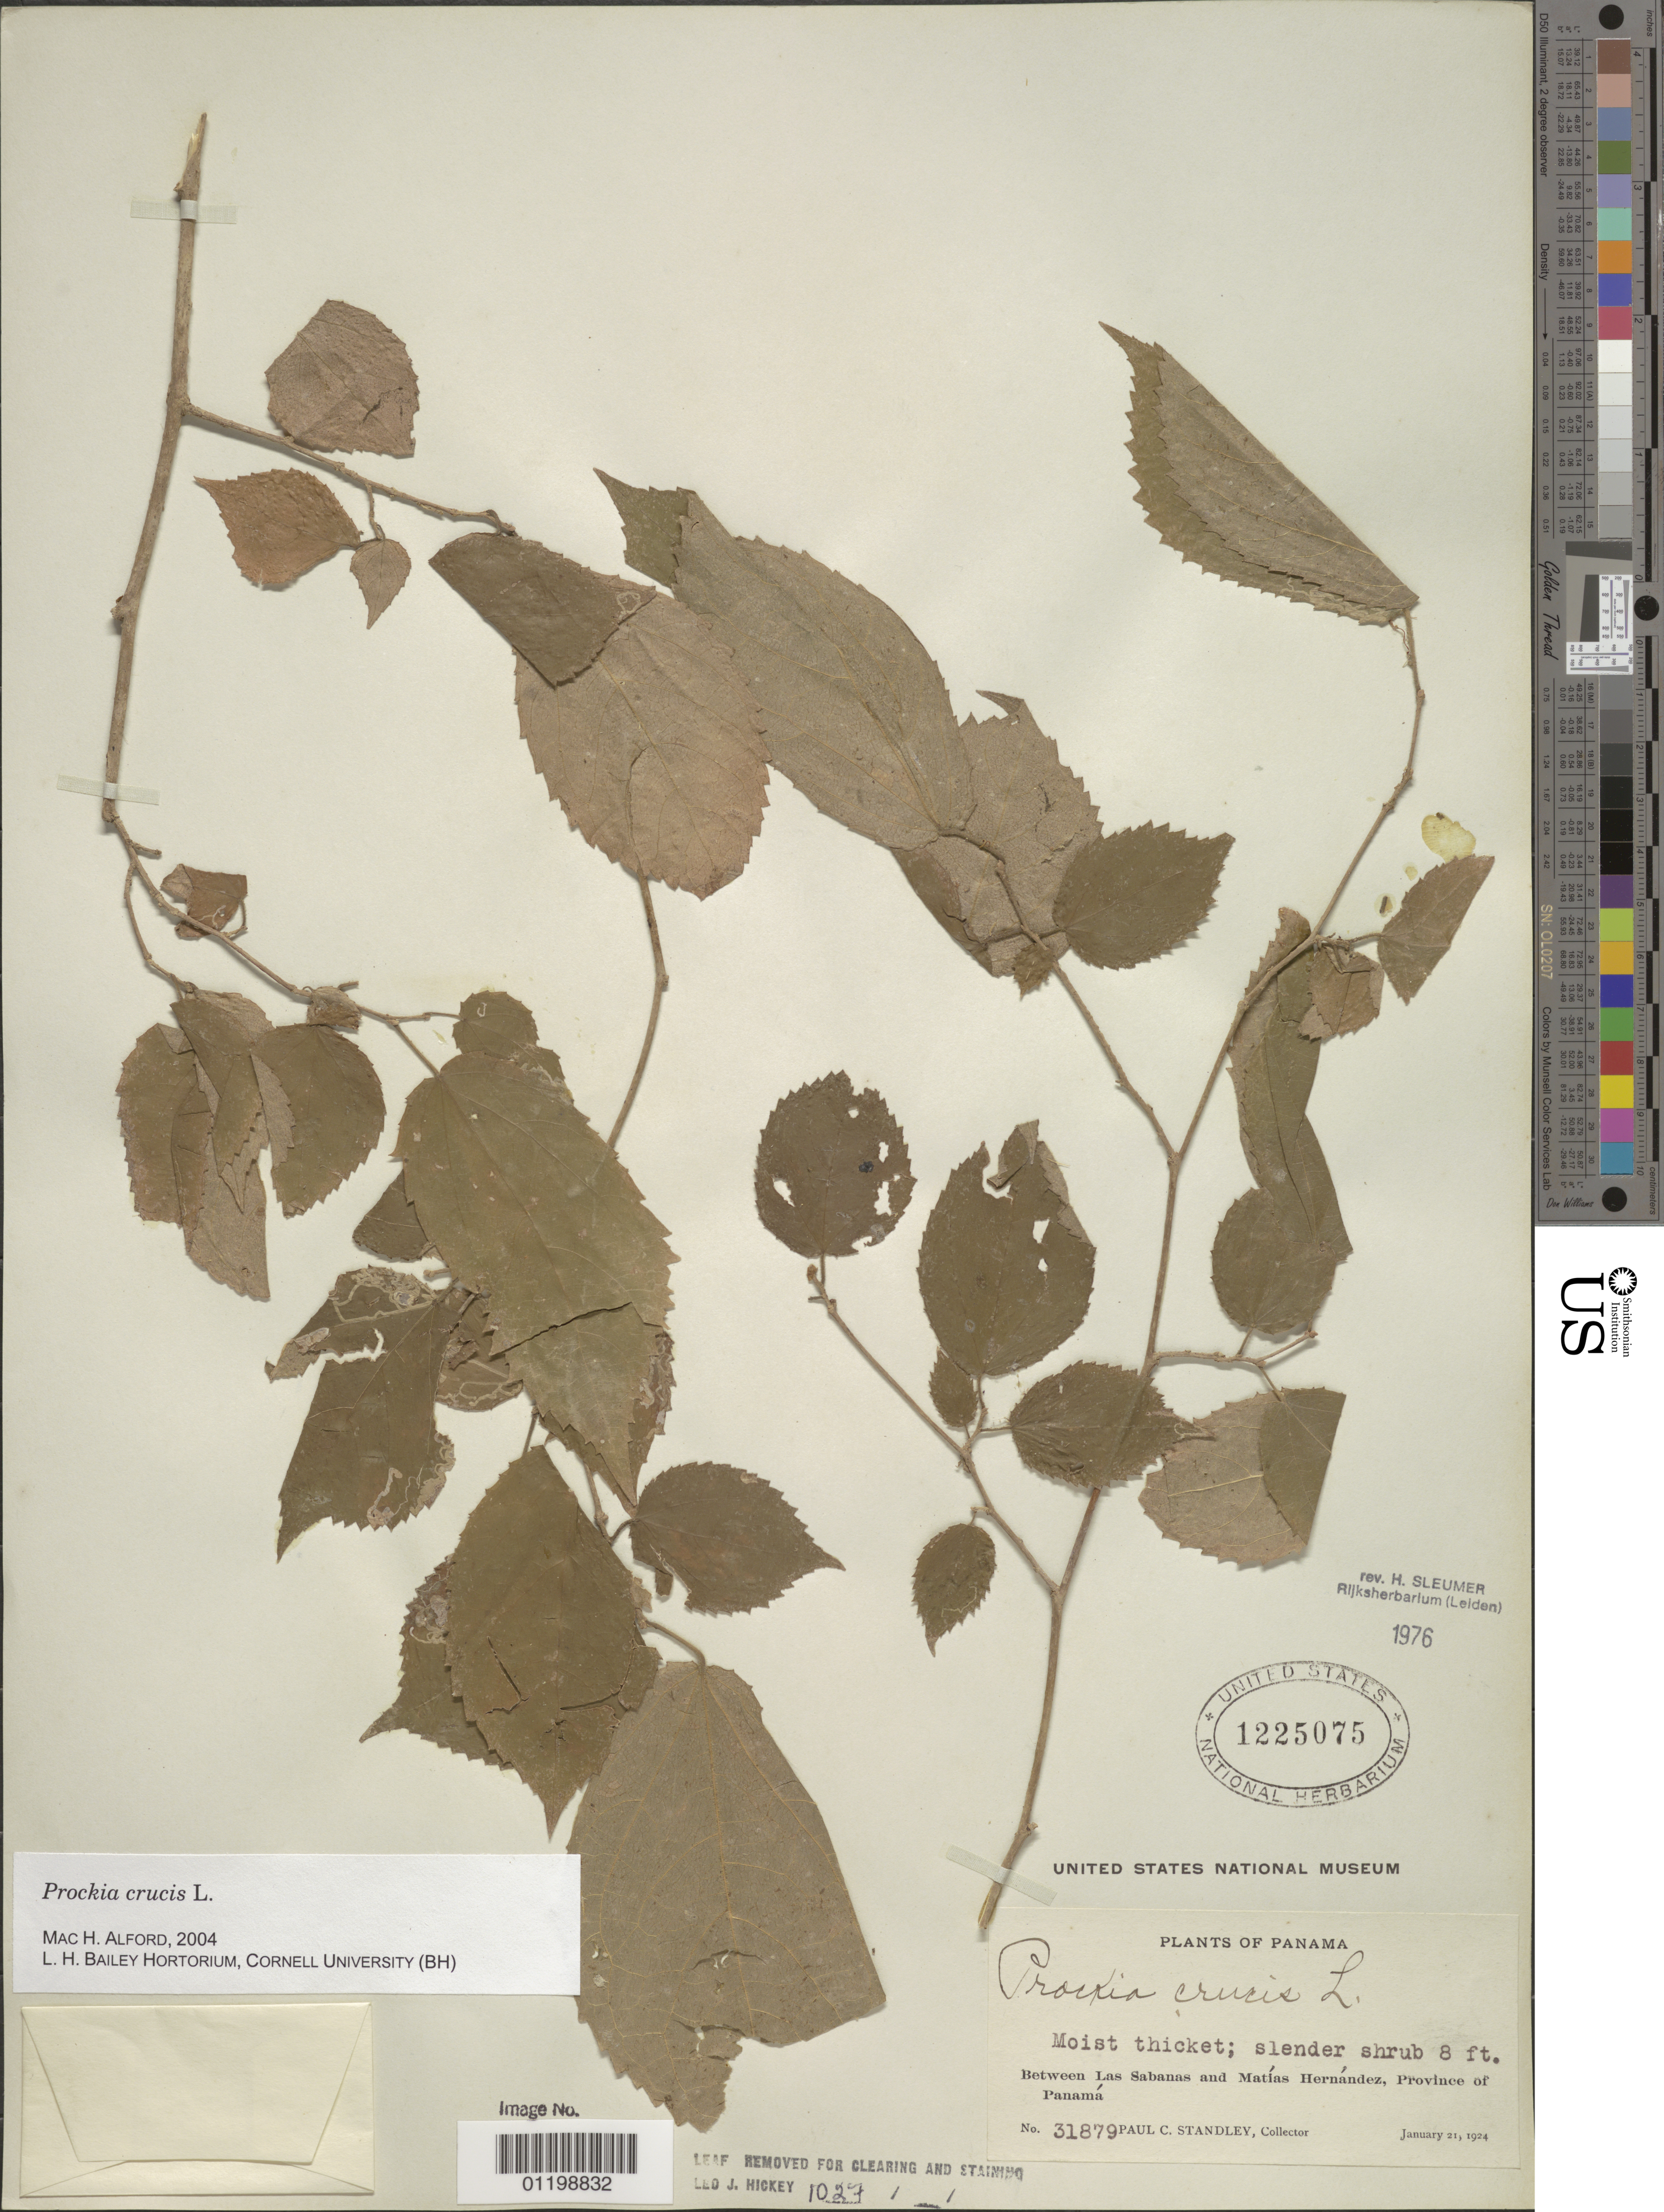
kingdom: Plantae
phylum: Tracheophyta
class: Magnoliopsida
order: Malpighiales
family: Salicaceae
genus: Prockia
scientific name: Prockia crucis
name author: P. Browne ex L.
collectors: P. C. Standley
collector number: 31879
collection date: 1924-01-21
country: Panama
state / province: Panamá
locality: Between Las Sabanas and Matias Hernandez.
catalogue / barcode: US 1225075